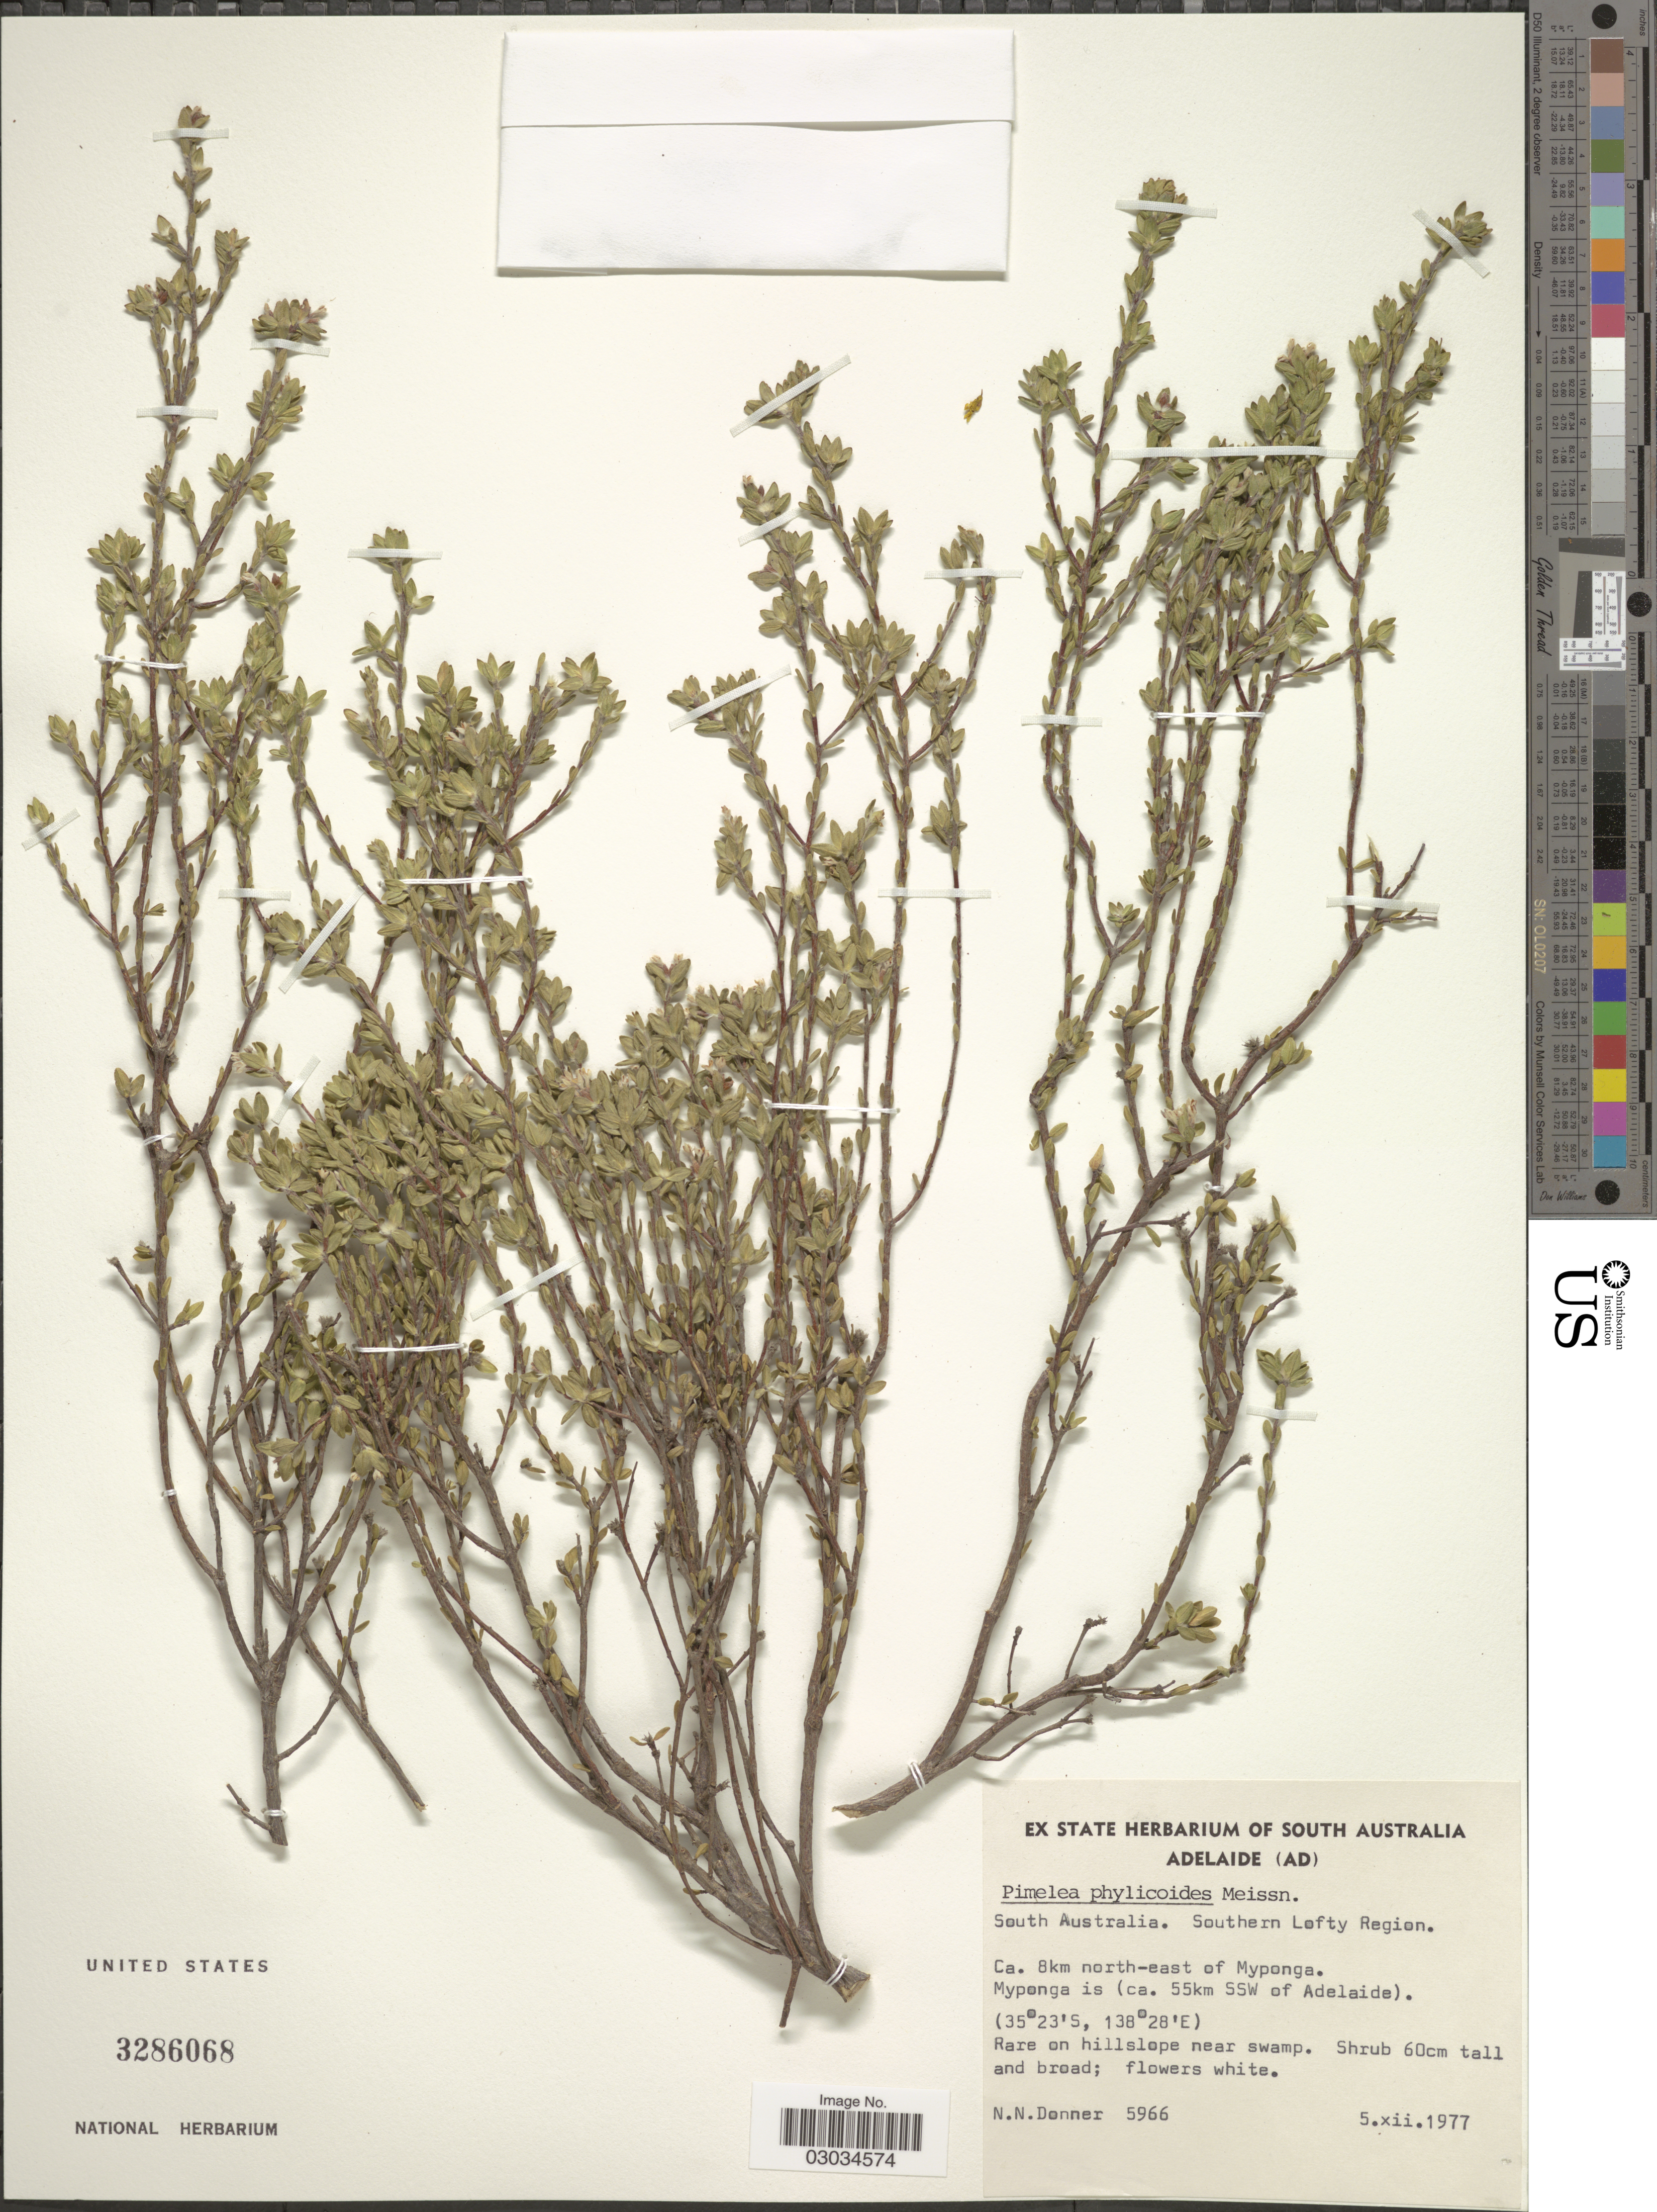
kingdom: Plantae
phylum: Tracheophyta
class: Magnoliopsida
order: Malvales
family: Thymelaeaceae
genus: Pimelea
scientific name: Pimelea phylicoides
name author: Meisn.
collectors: N. Donner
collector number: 5966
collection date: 1977-12-05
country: Australia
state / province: South Australia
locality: Southern Lofty Region. Ca. 8km north-east of Myponga. Myponga is (ca. 55 km SSW of Adelaide).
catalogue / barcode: US 3286068